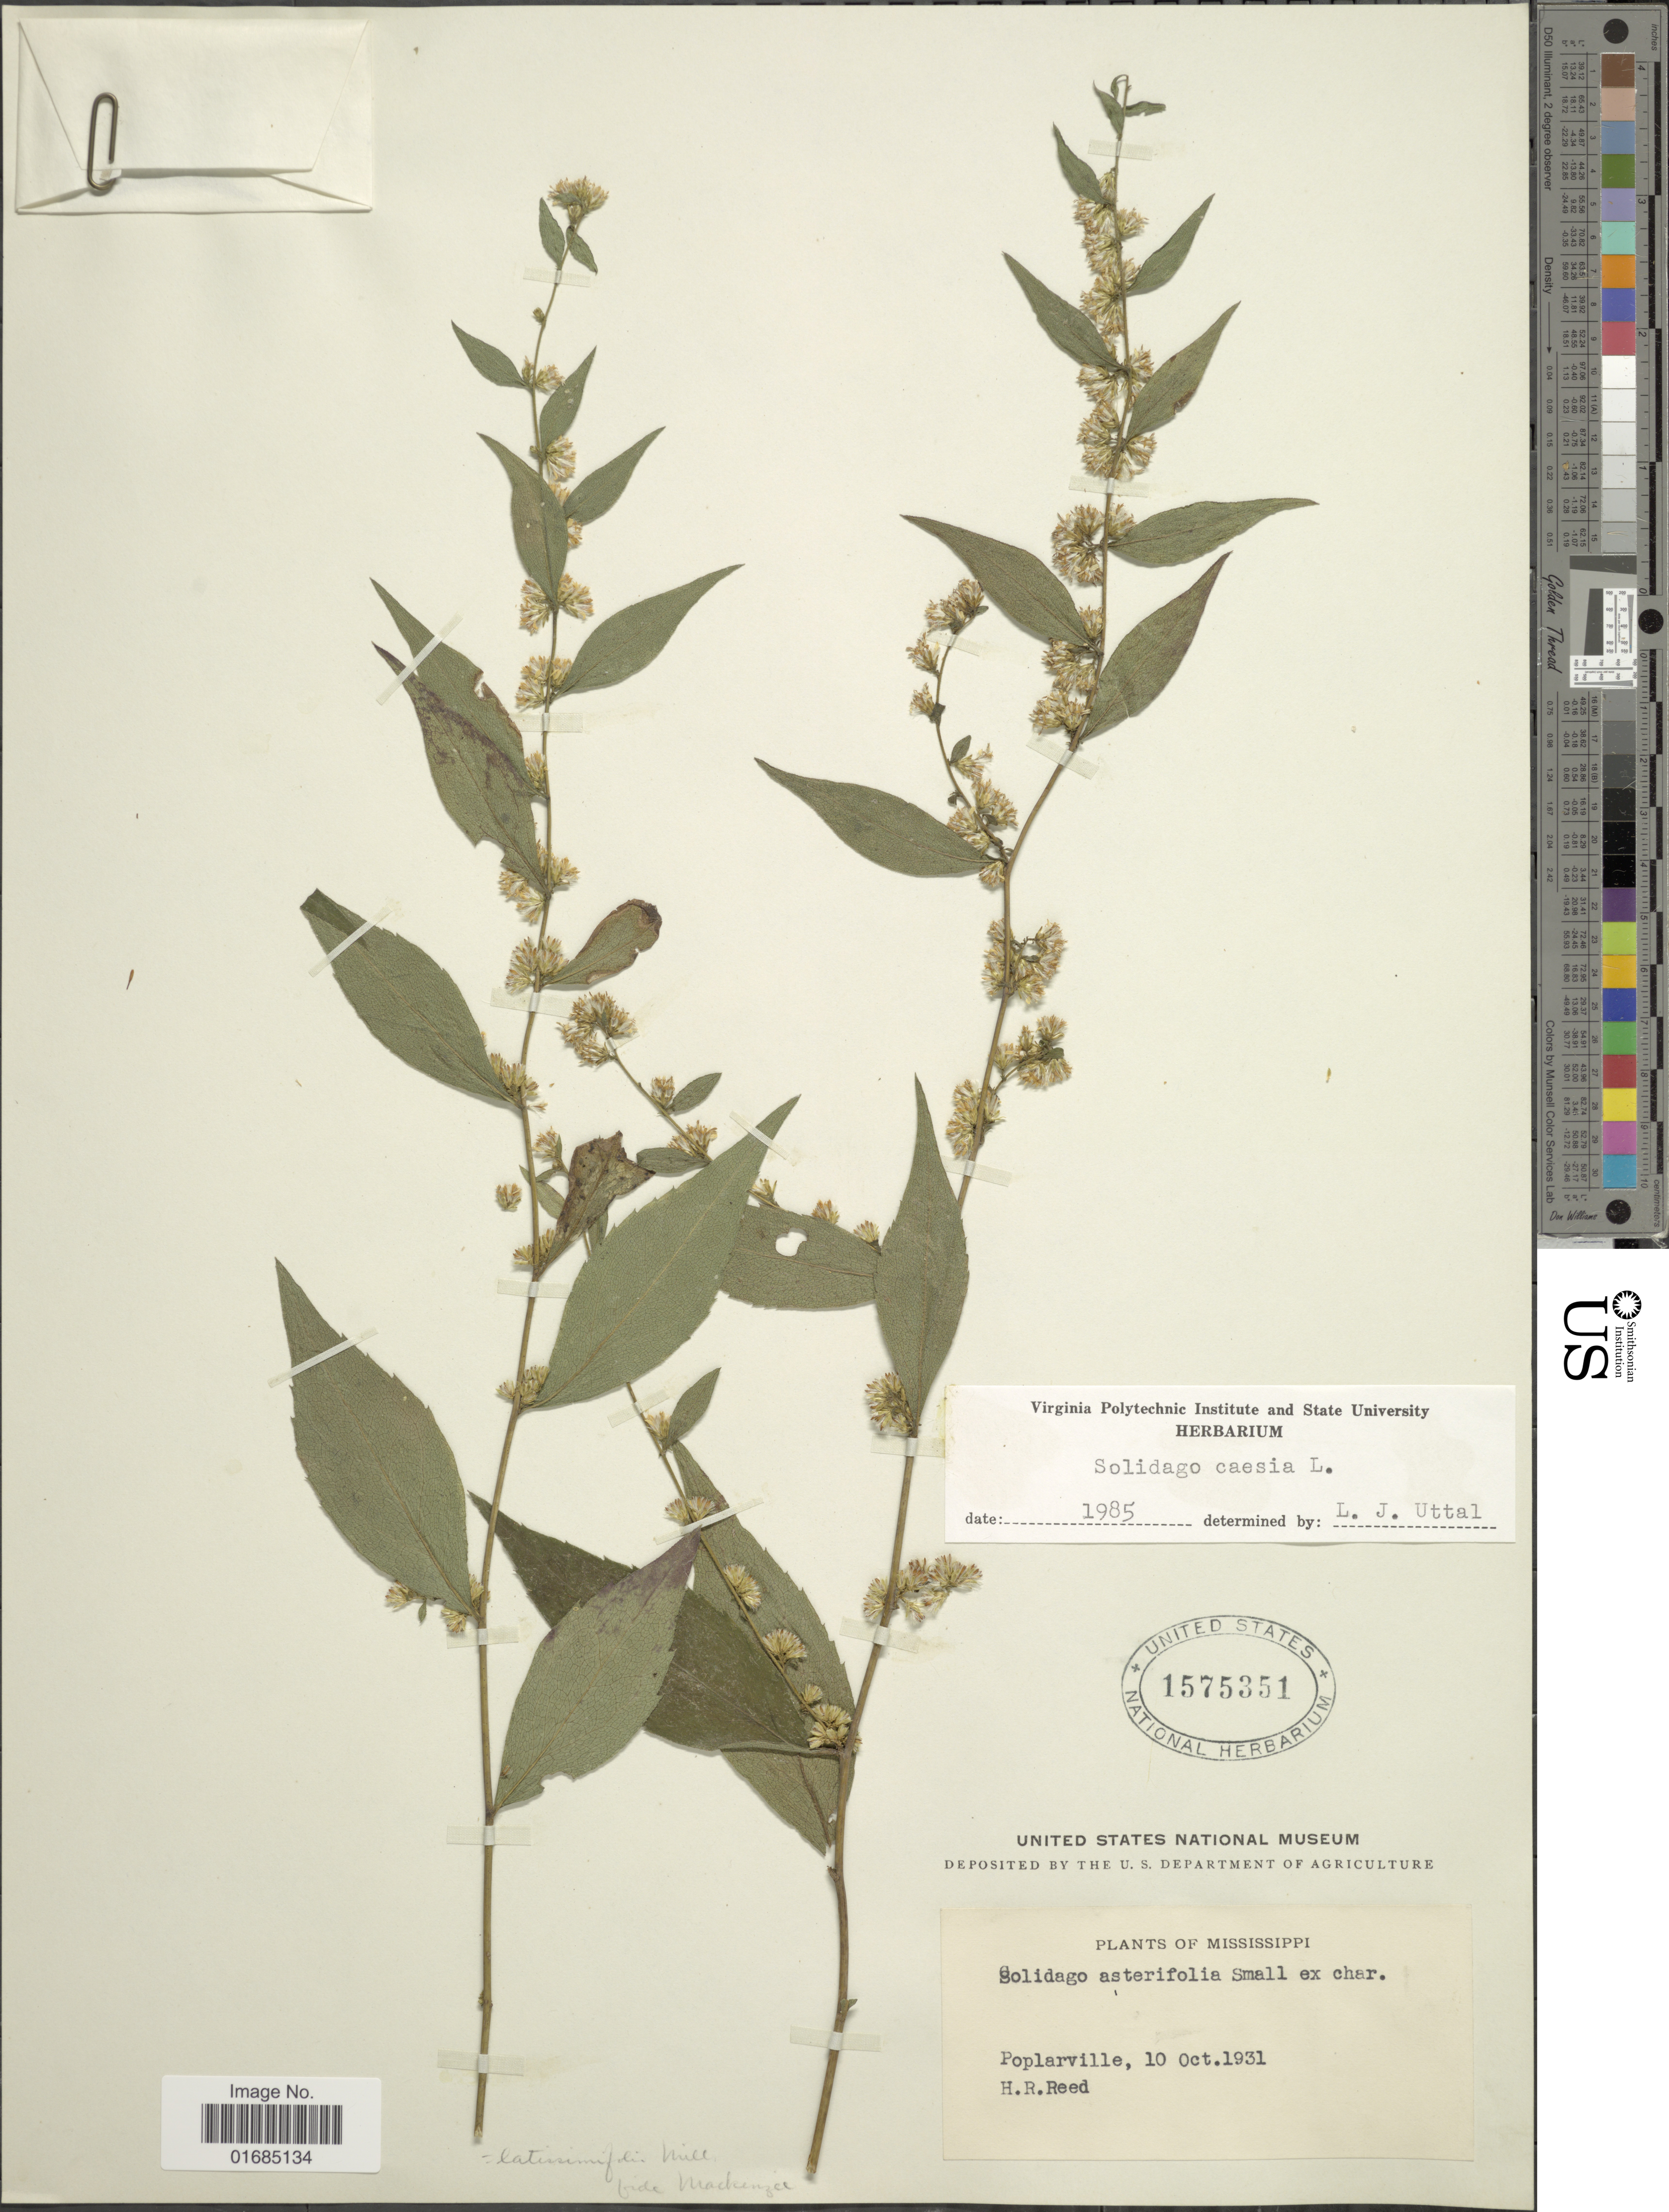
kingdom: Plantae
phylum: Tracheophyta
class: Magnoliopsida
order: Asterales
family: Asteraceae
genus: Solidago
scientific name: Solidago caesia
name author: L.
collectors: H. Reed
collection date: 1931-10-10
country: United States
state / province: Mississippi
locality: Poplarville.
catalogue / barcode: US 1575351